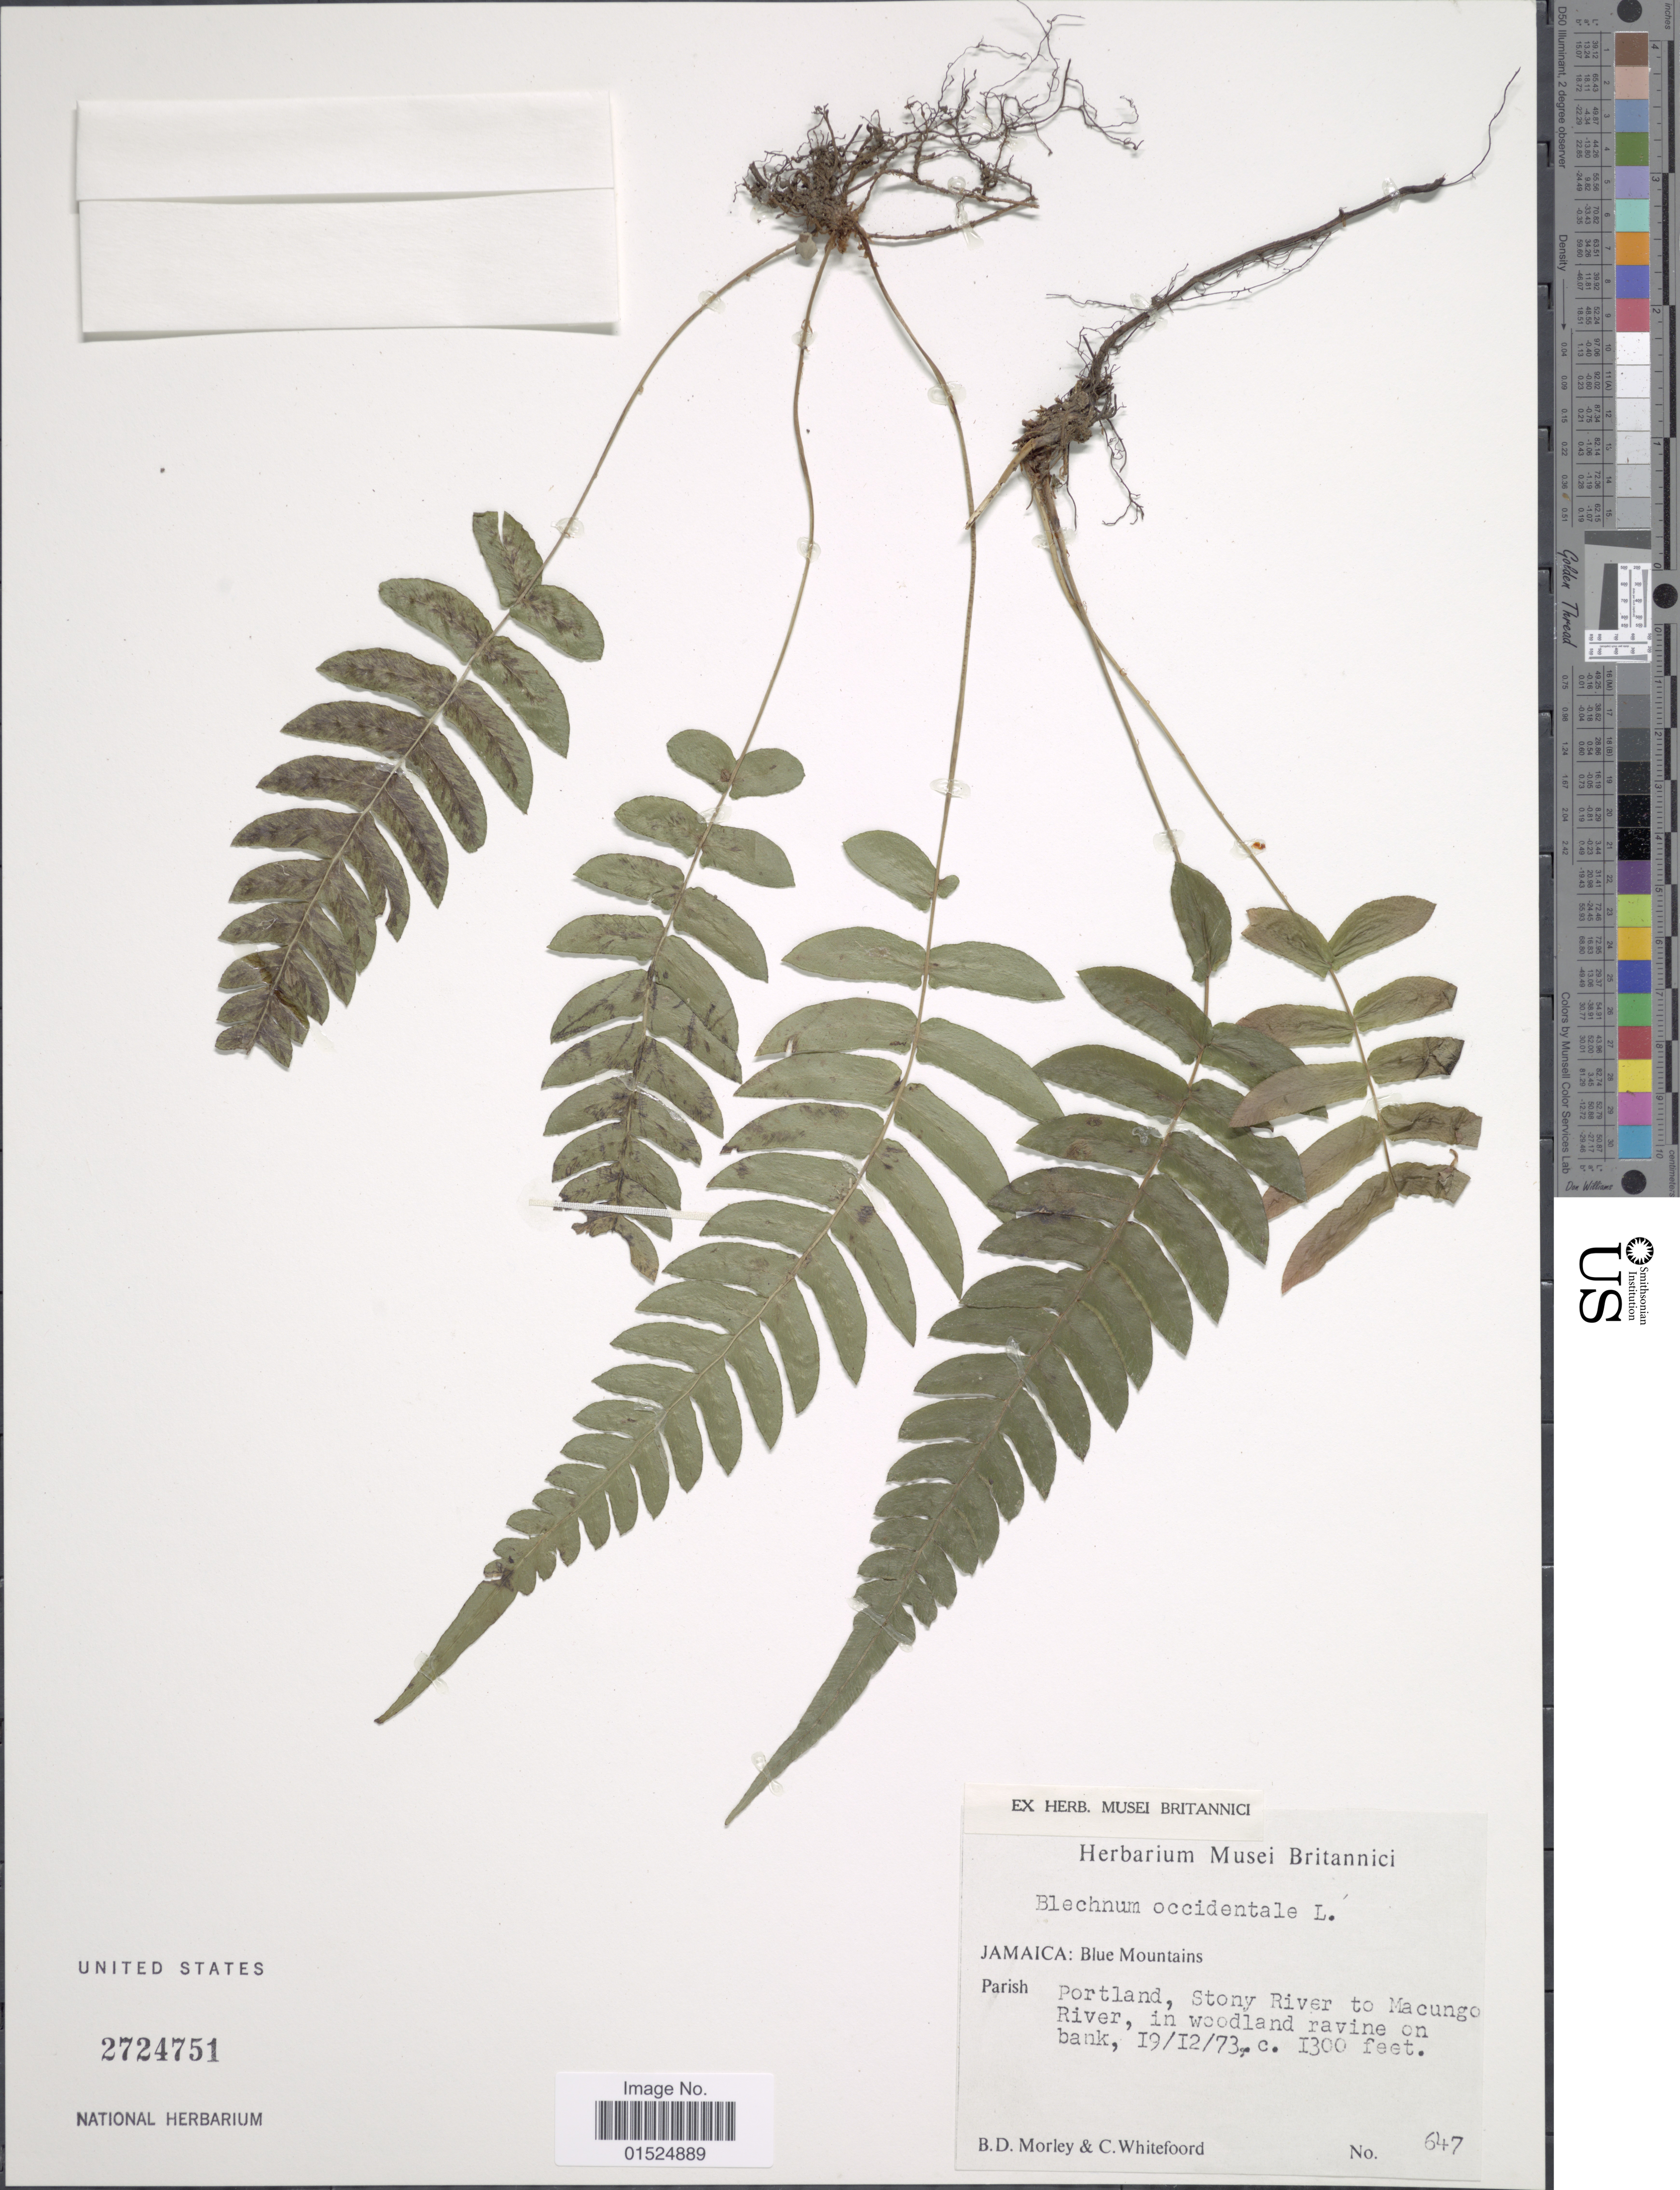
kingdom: Plantae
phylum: Tracheophyta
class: Polypodiopsida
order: Polypodiales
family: Blechnaceae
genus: Blechnum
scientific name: Blechnum occidentale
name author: L.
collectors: B. D. Morley & C. Whitefoord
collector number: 647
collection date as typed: Transcribed d/m/y: 19/12/73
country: Jamaica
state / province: Portland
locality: Blue Moutains, Parish, Portland, Stony River to Macungo River, in woodland ravine on bank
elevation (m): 396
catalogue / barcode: US 2724751